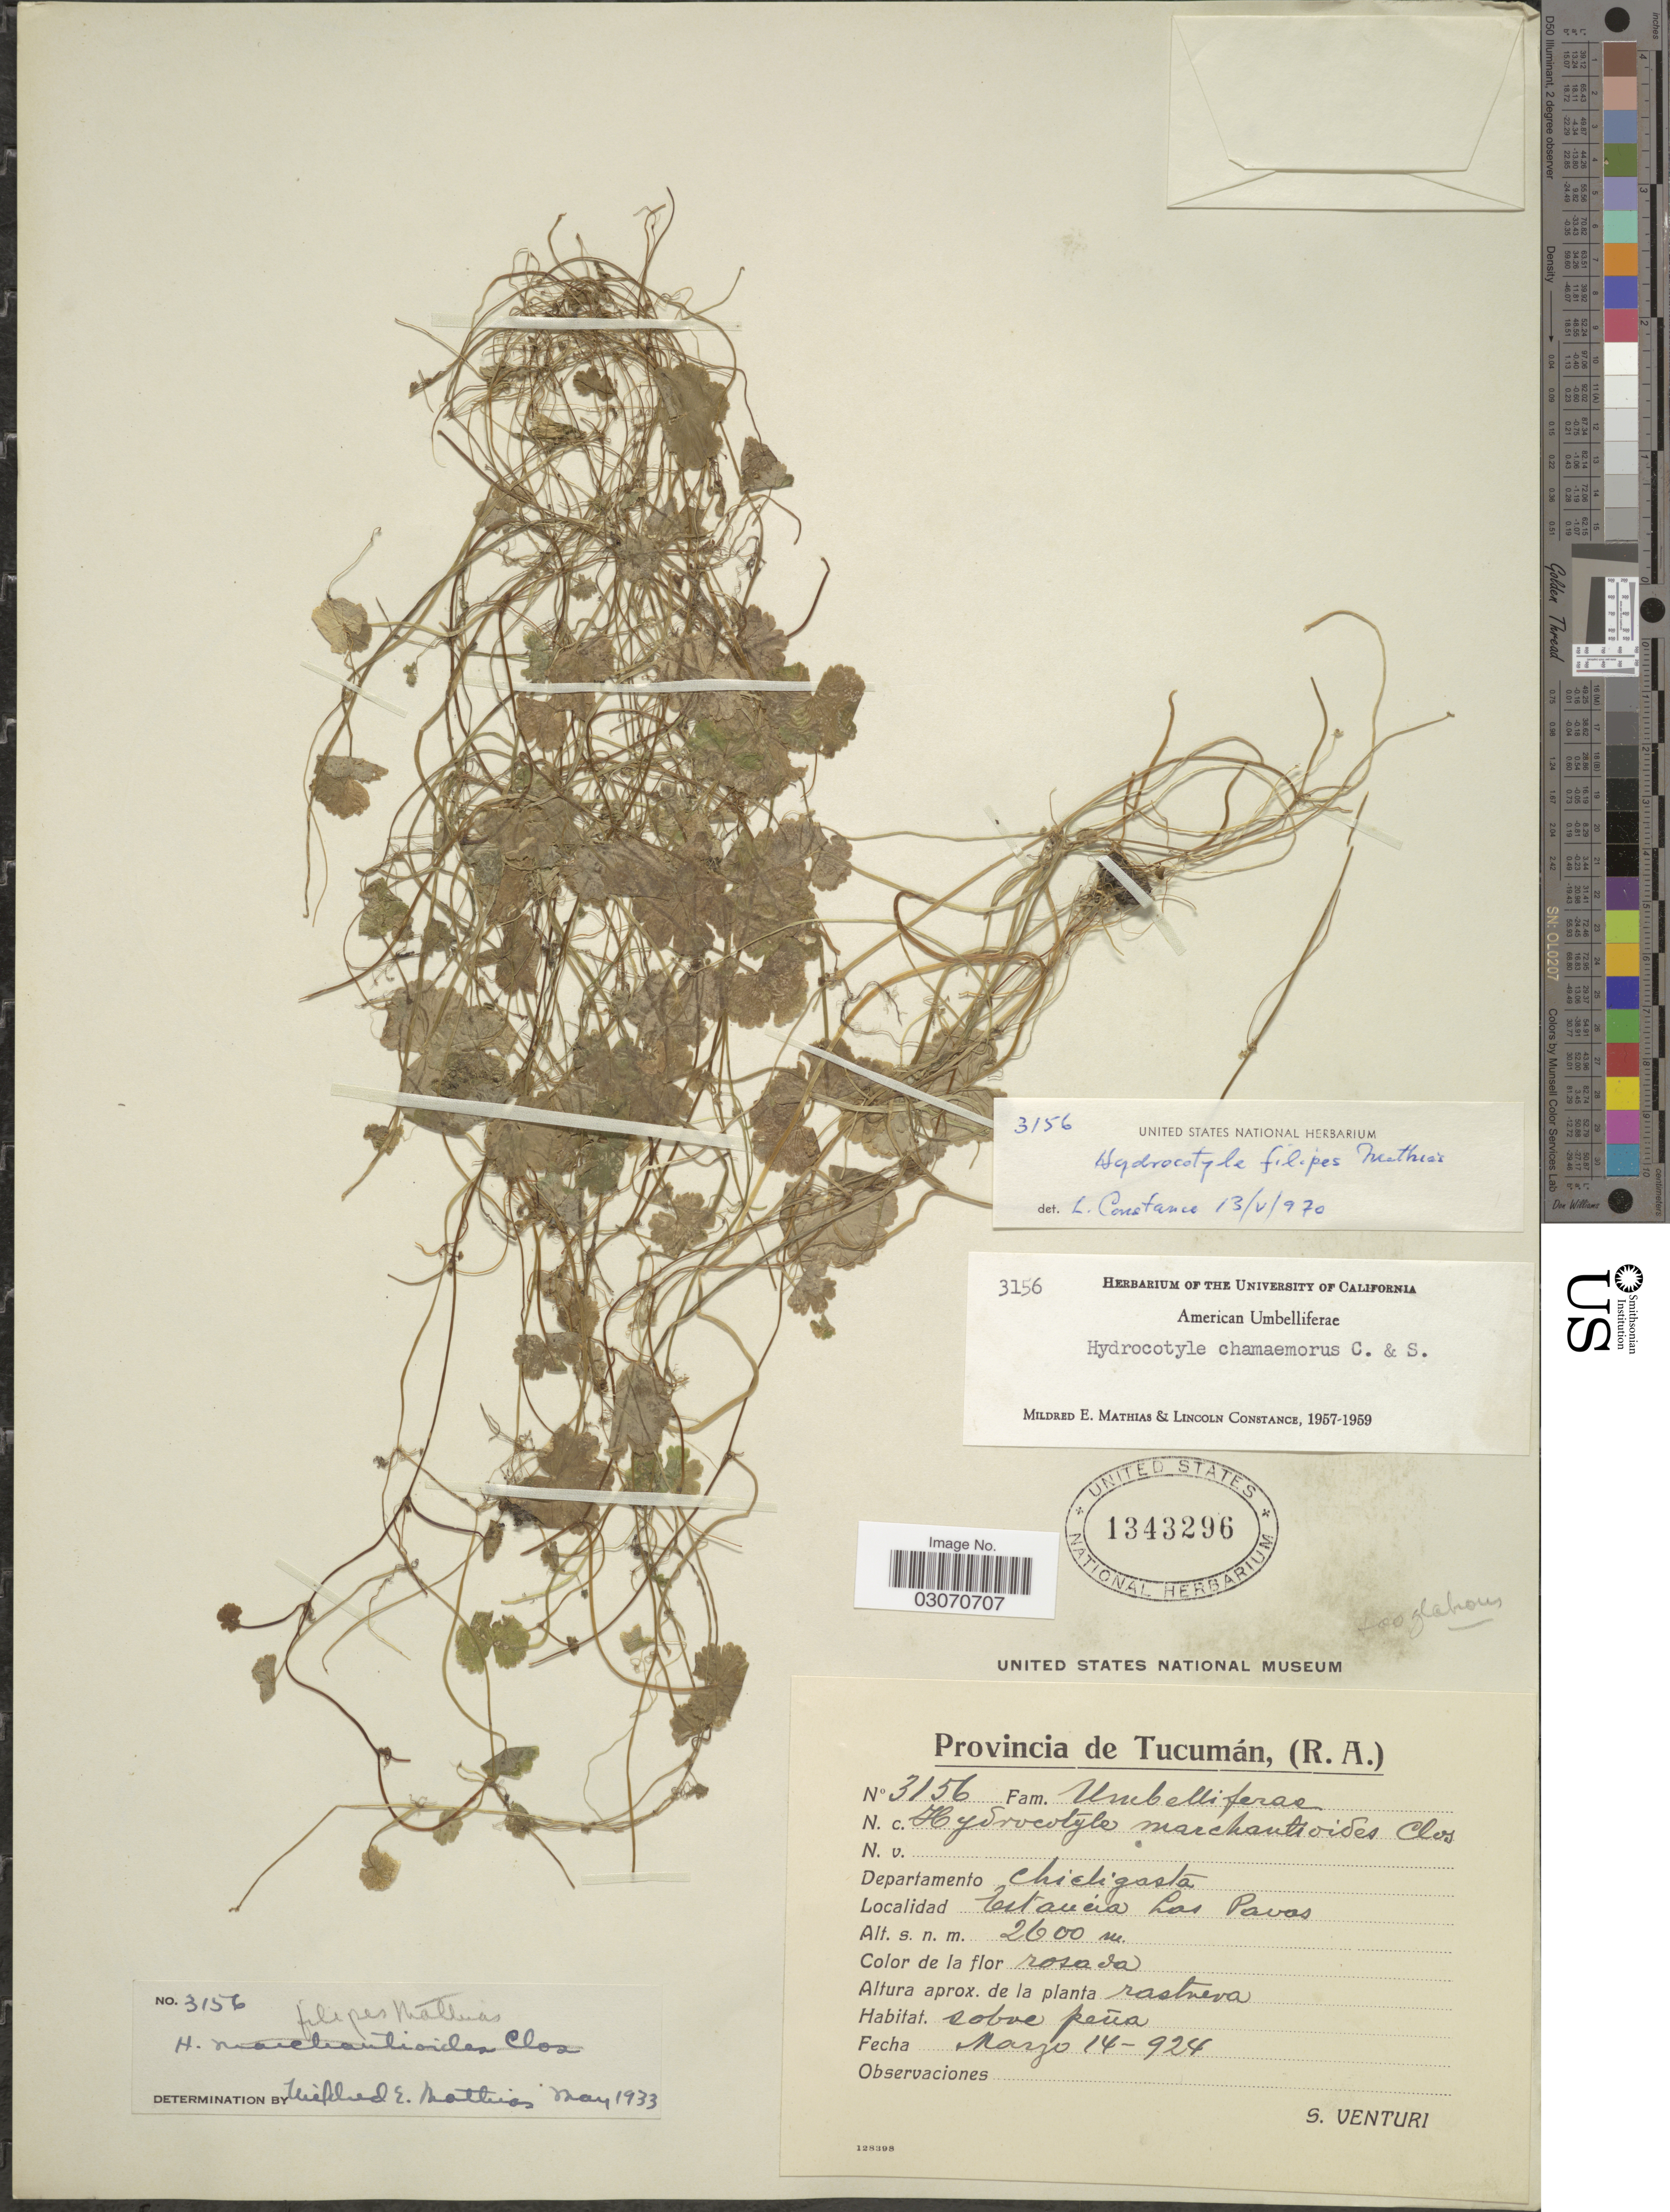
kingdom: Plantae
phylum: Tracheophyta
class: Magnoliopsida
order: Apiales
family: Araliaceae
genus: Hydrocotyle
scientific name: Hydrocotyle filipes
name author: Mathias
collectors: S. Venturi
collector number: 3156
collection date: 1924-03-14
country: Argentina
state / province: Tucuman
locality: Departamento Chicligasta, Estancia Las Pavas.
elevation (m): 2600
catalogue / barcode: US 1343296